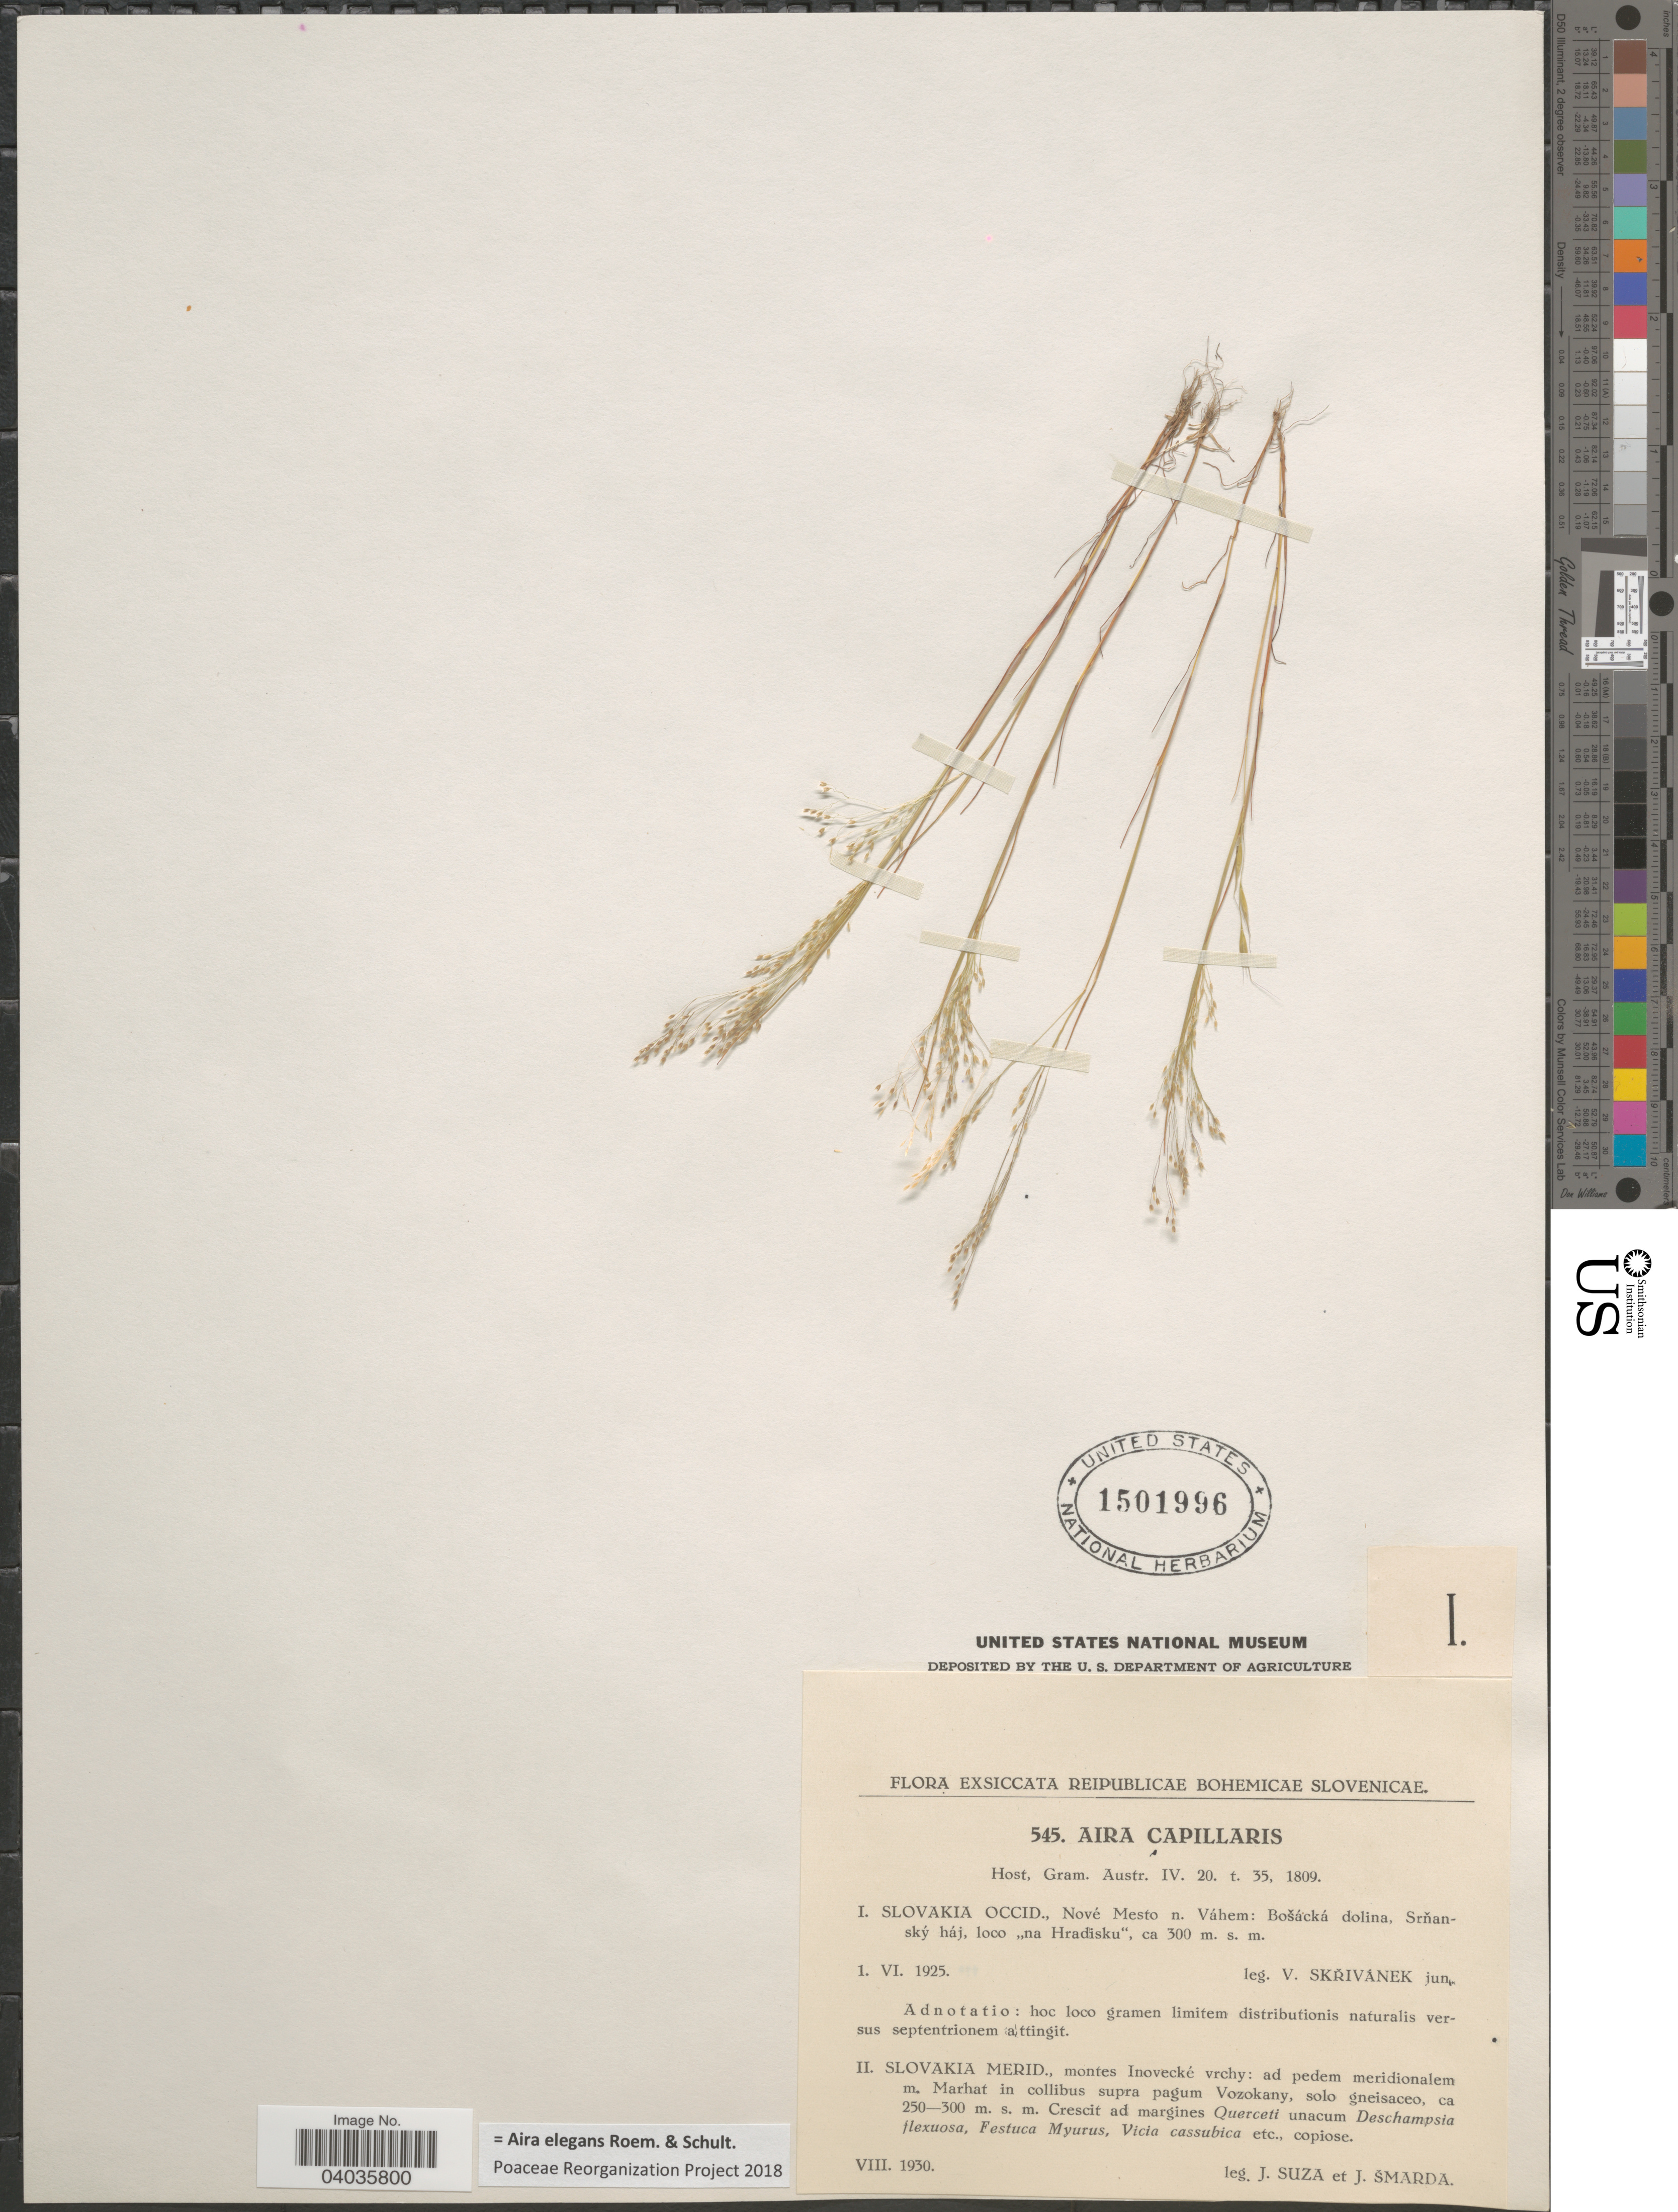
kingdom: Plantae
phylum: Tracheophyta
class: Liliopsida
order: Poales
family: Poaceae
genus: Aira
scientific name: Aira elegans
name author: L.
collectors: V. Skrivanek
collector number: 545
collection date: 1925-06-01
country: Slovakia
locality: Reipublicae Bohemicae Slovenicae. Slovakia Occid., Nové Mesto n. Váhem: Bošácká dolina, Srňan-ský háj, loco "na Hradisku".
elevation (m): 300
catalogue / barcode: US 1501996